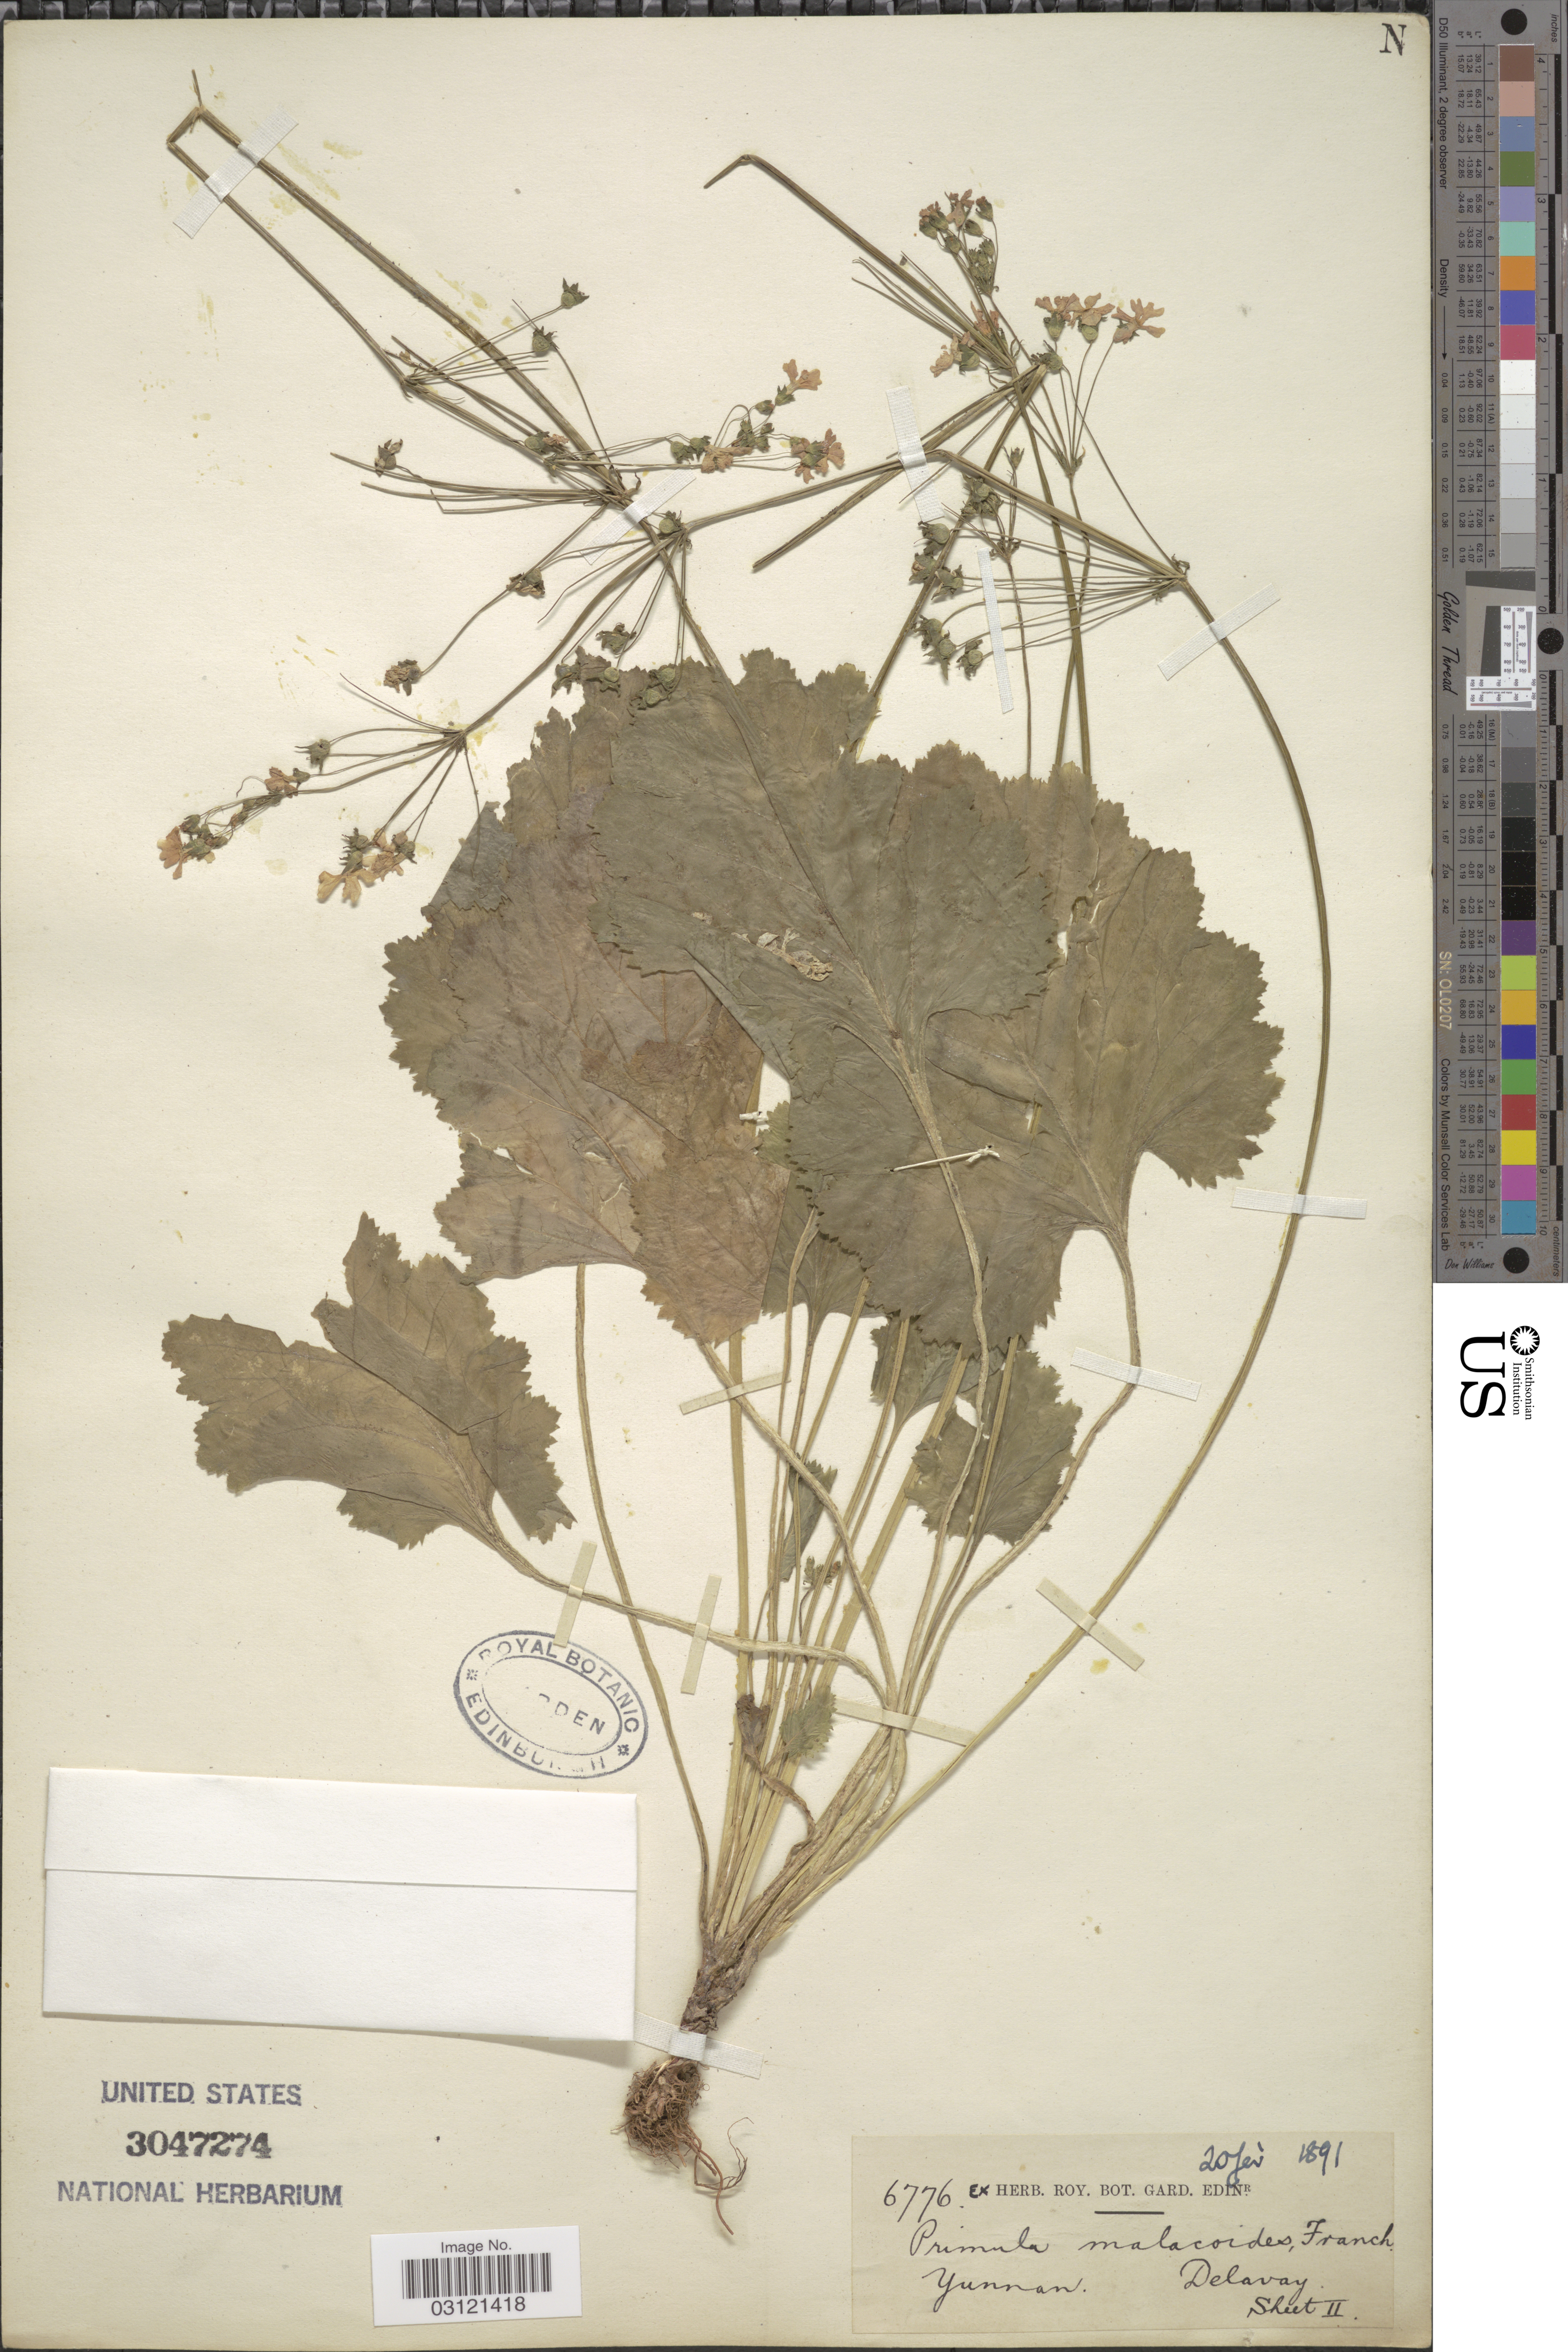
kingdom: Plantae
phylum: Tracheophyta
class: Magnoliopsida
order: Ericales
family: Primulaceae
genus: Primula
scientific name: Primula malacoides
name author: Franch.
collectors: Delavay, --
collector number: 6776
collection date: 1891-02-20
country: China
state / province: Yunnan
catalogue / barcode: US 3047274